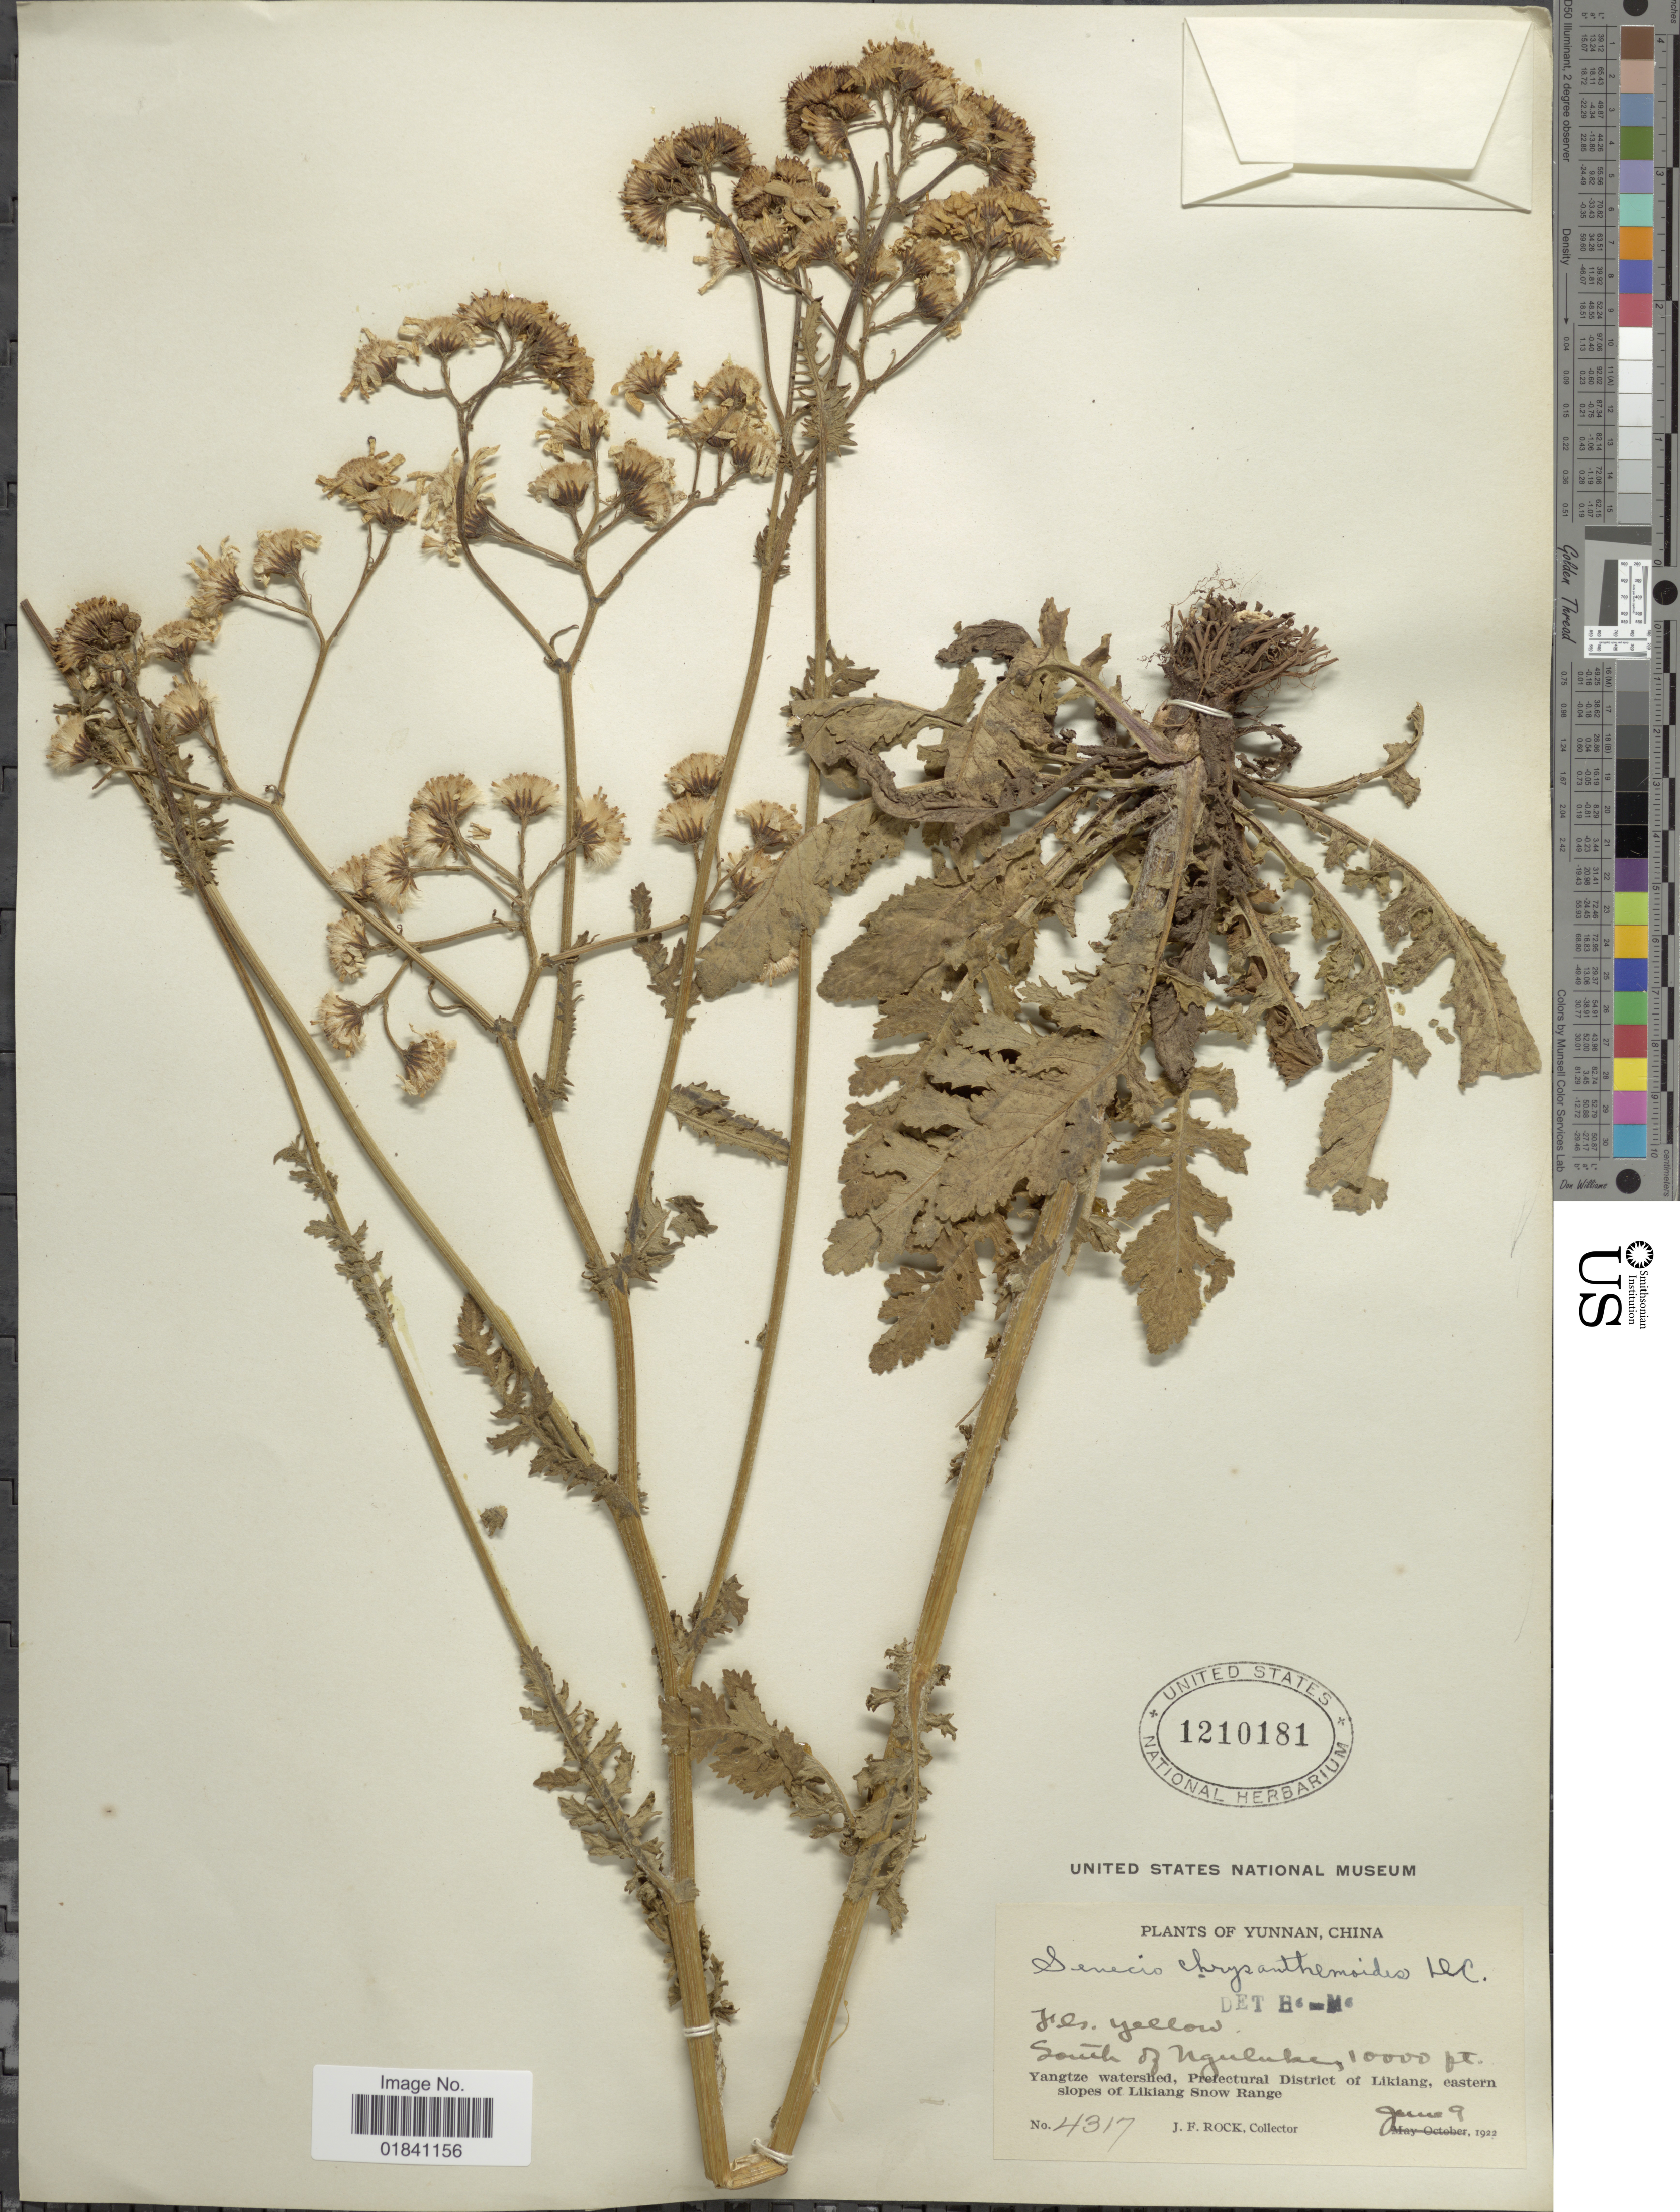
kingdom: Plantae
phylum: Tracheophyta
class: Magnoliopsida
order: Asterales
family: Asteraceae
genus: Senecio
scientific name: Senecio chrysanthemoides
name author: DC.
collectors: J. F. Rock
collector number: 4317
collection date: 1922-06-09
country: China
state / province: Yunnan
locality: South of Nguluke. Yangtze watershed, Prefectural District of Likiang, eastern slopes of Likiang Snow Range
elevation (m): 3048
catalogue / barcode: US 1210181